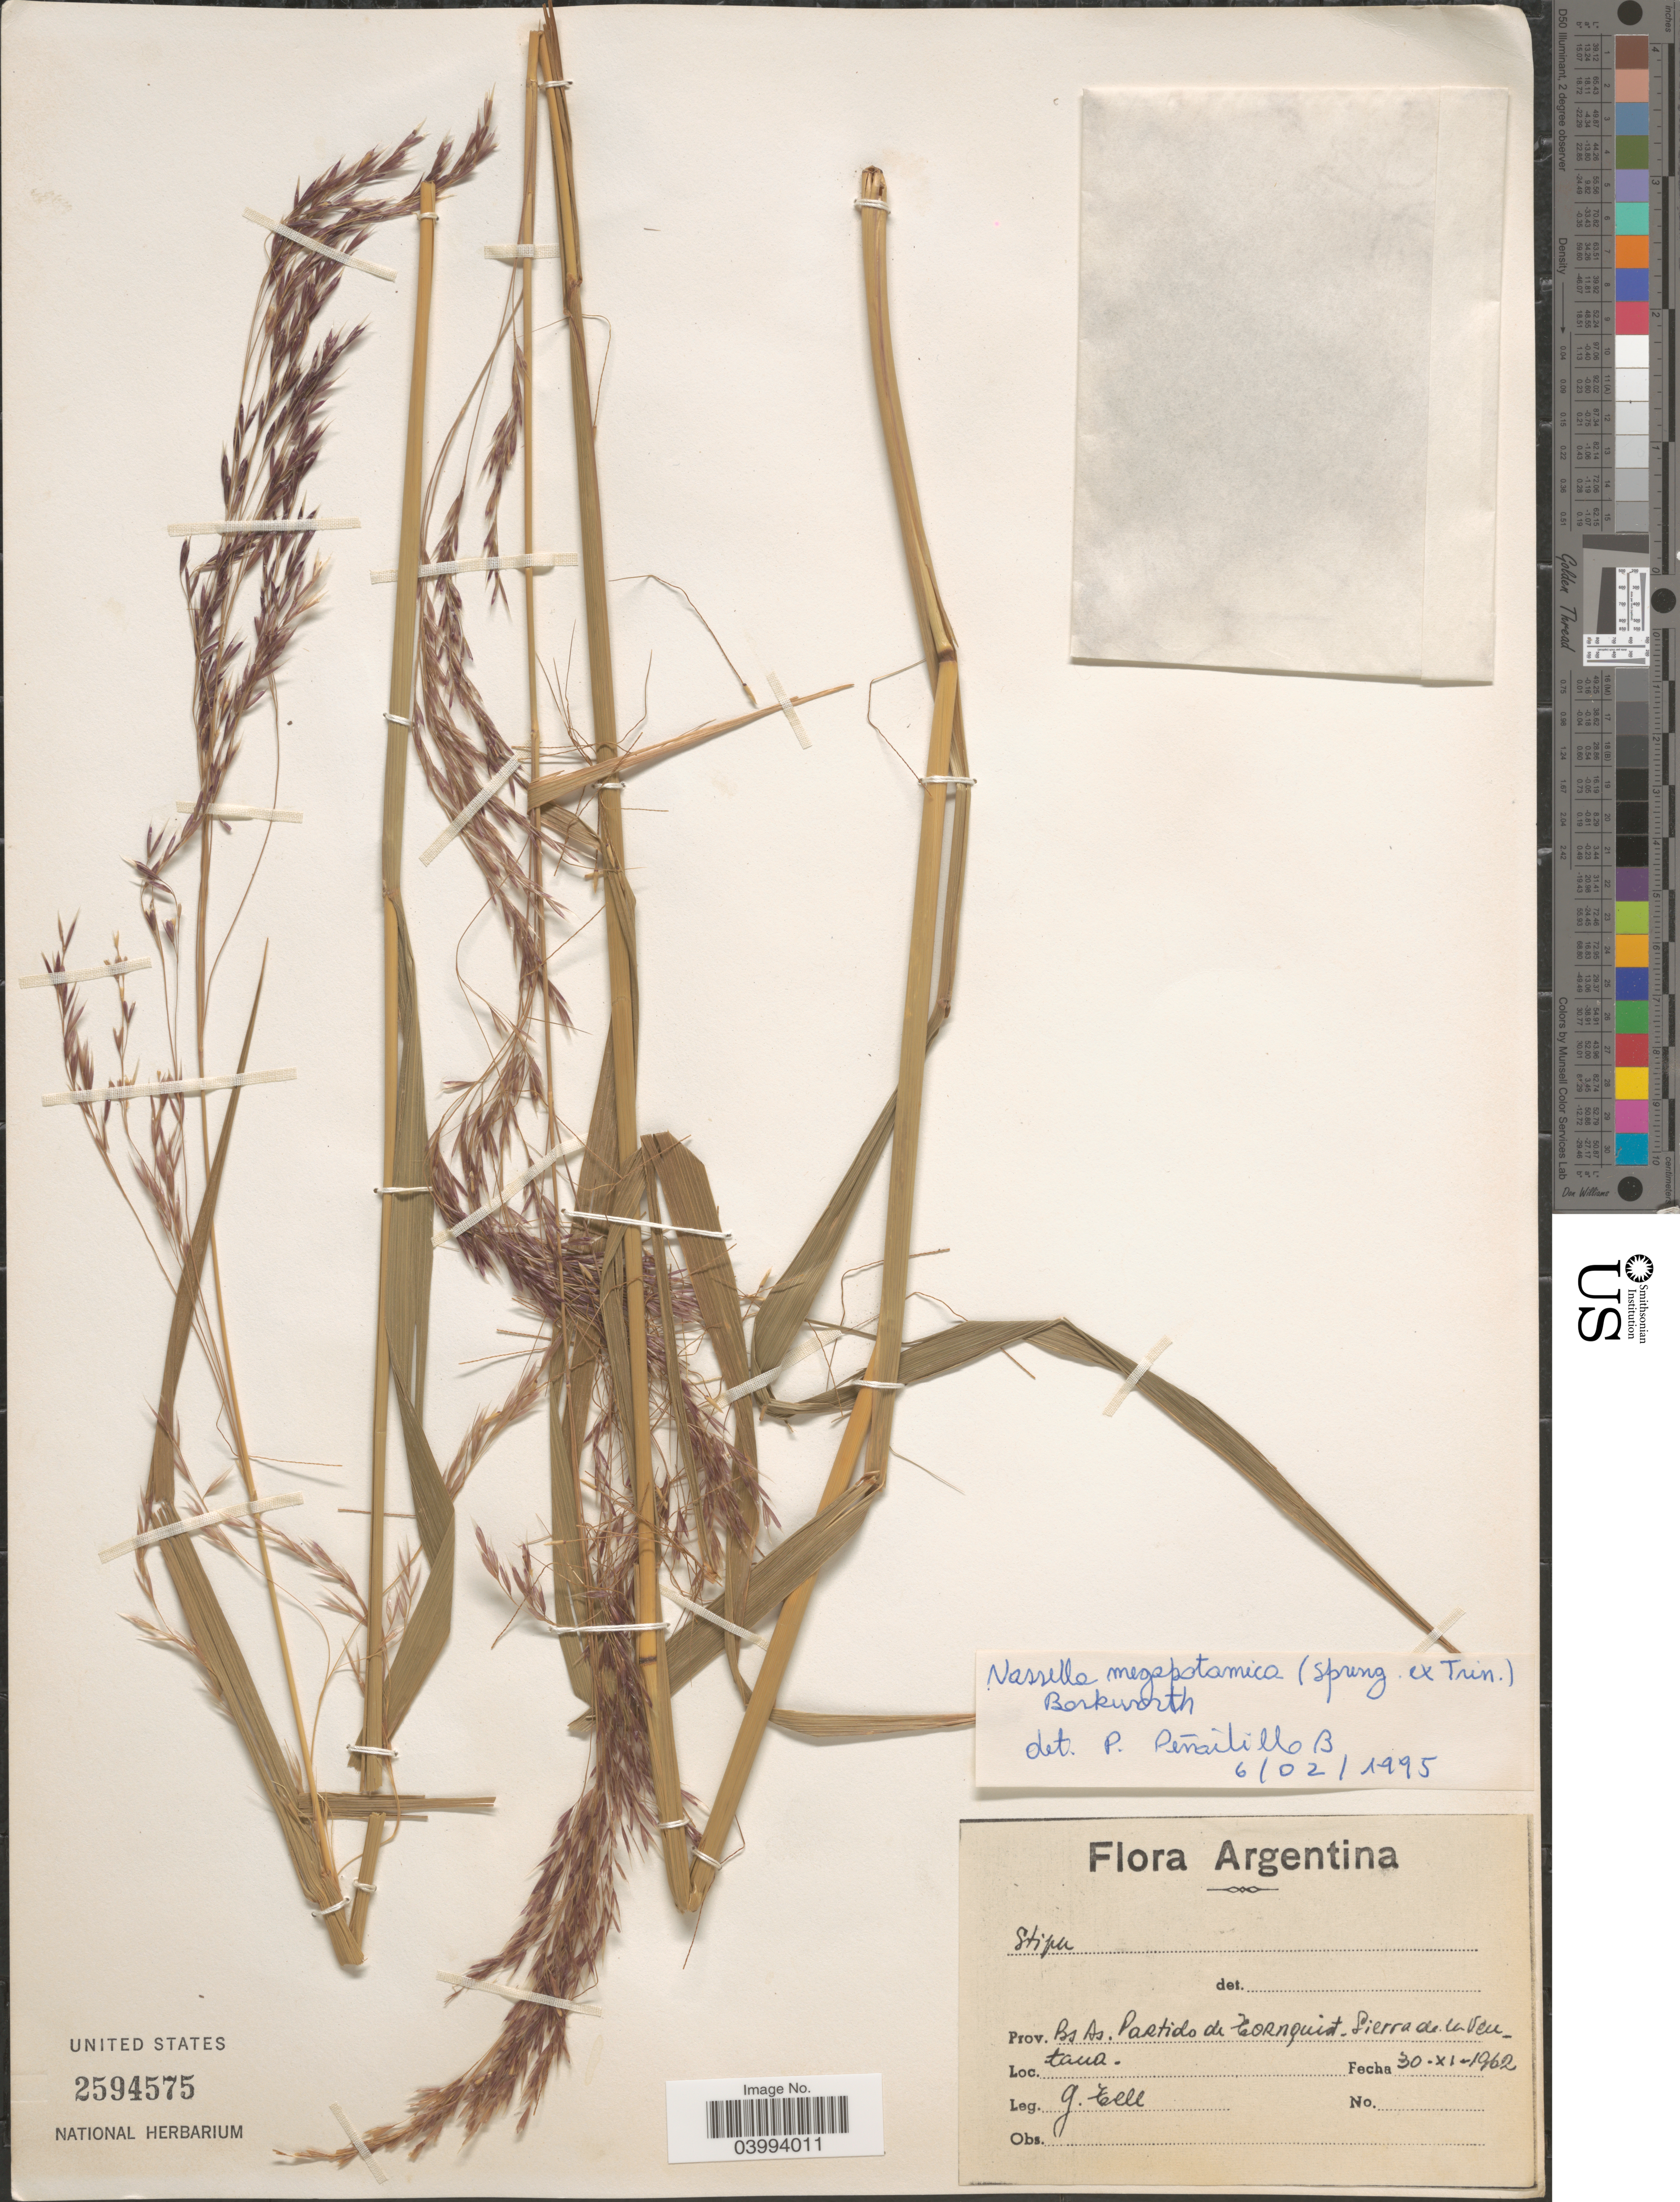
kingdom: Plantae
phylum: Tracheophyta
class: Liliopsida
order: Poales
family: Poaceae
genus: Nassella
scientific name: Nassella megapotamia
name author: (Spreng. ex Trin.) Barkworth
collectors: G. Fell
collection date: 1962-11-30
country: Argentina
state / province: Buenos Aires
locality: Prov. Bs. As. Partido de Tornquist. Sierra de la Ventana.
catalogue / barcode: US 2594575